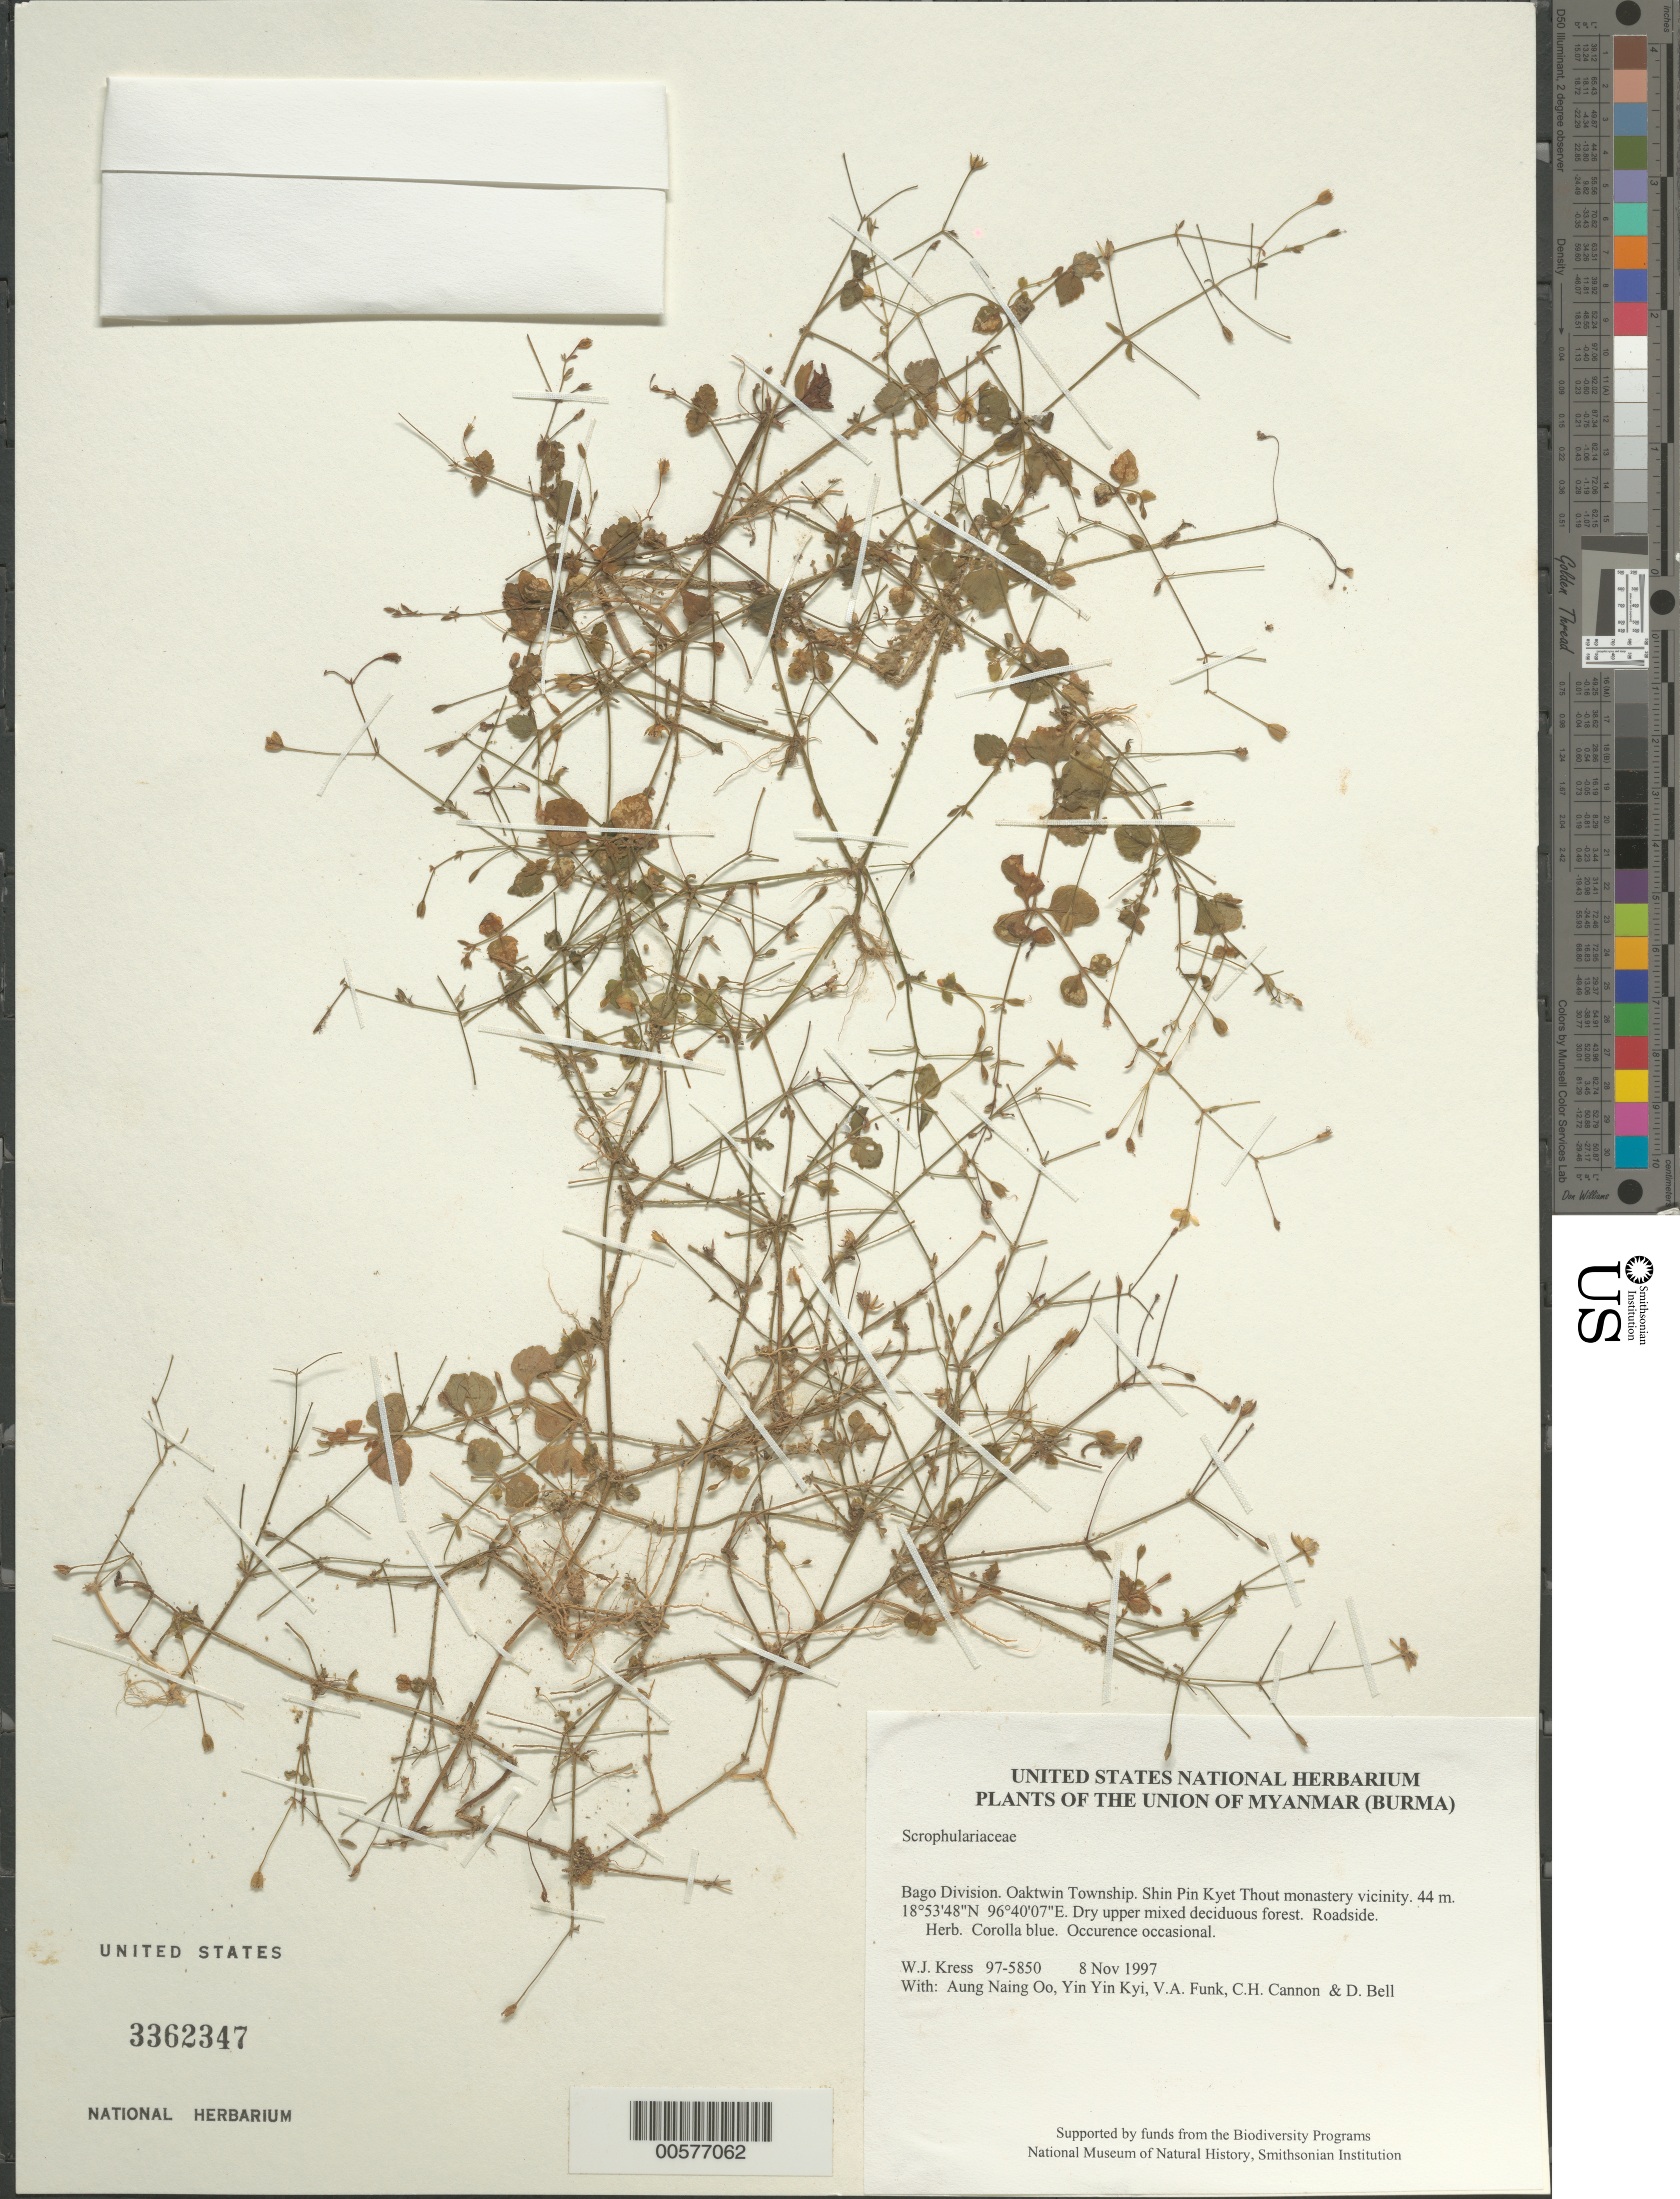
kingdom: Plantae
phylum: Tracheophyta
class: Magnoliopsida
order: Lamiales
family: Scrophulariaceae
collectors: W. J. Kress, Aung Naing Oo, Yin Yin Kyi, V. Funk, C. H. Cannon & D. A. Bell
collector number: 97-5850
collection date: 1997-11-08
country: Myanmar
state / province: Bago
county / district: Oaktwin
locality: Shin Pin Kyet Thout monastery vicinity.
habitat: Dry upper mixed deciduous forest. Roadside.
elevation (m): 44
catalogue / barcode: US 3362347